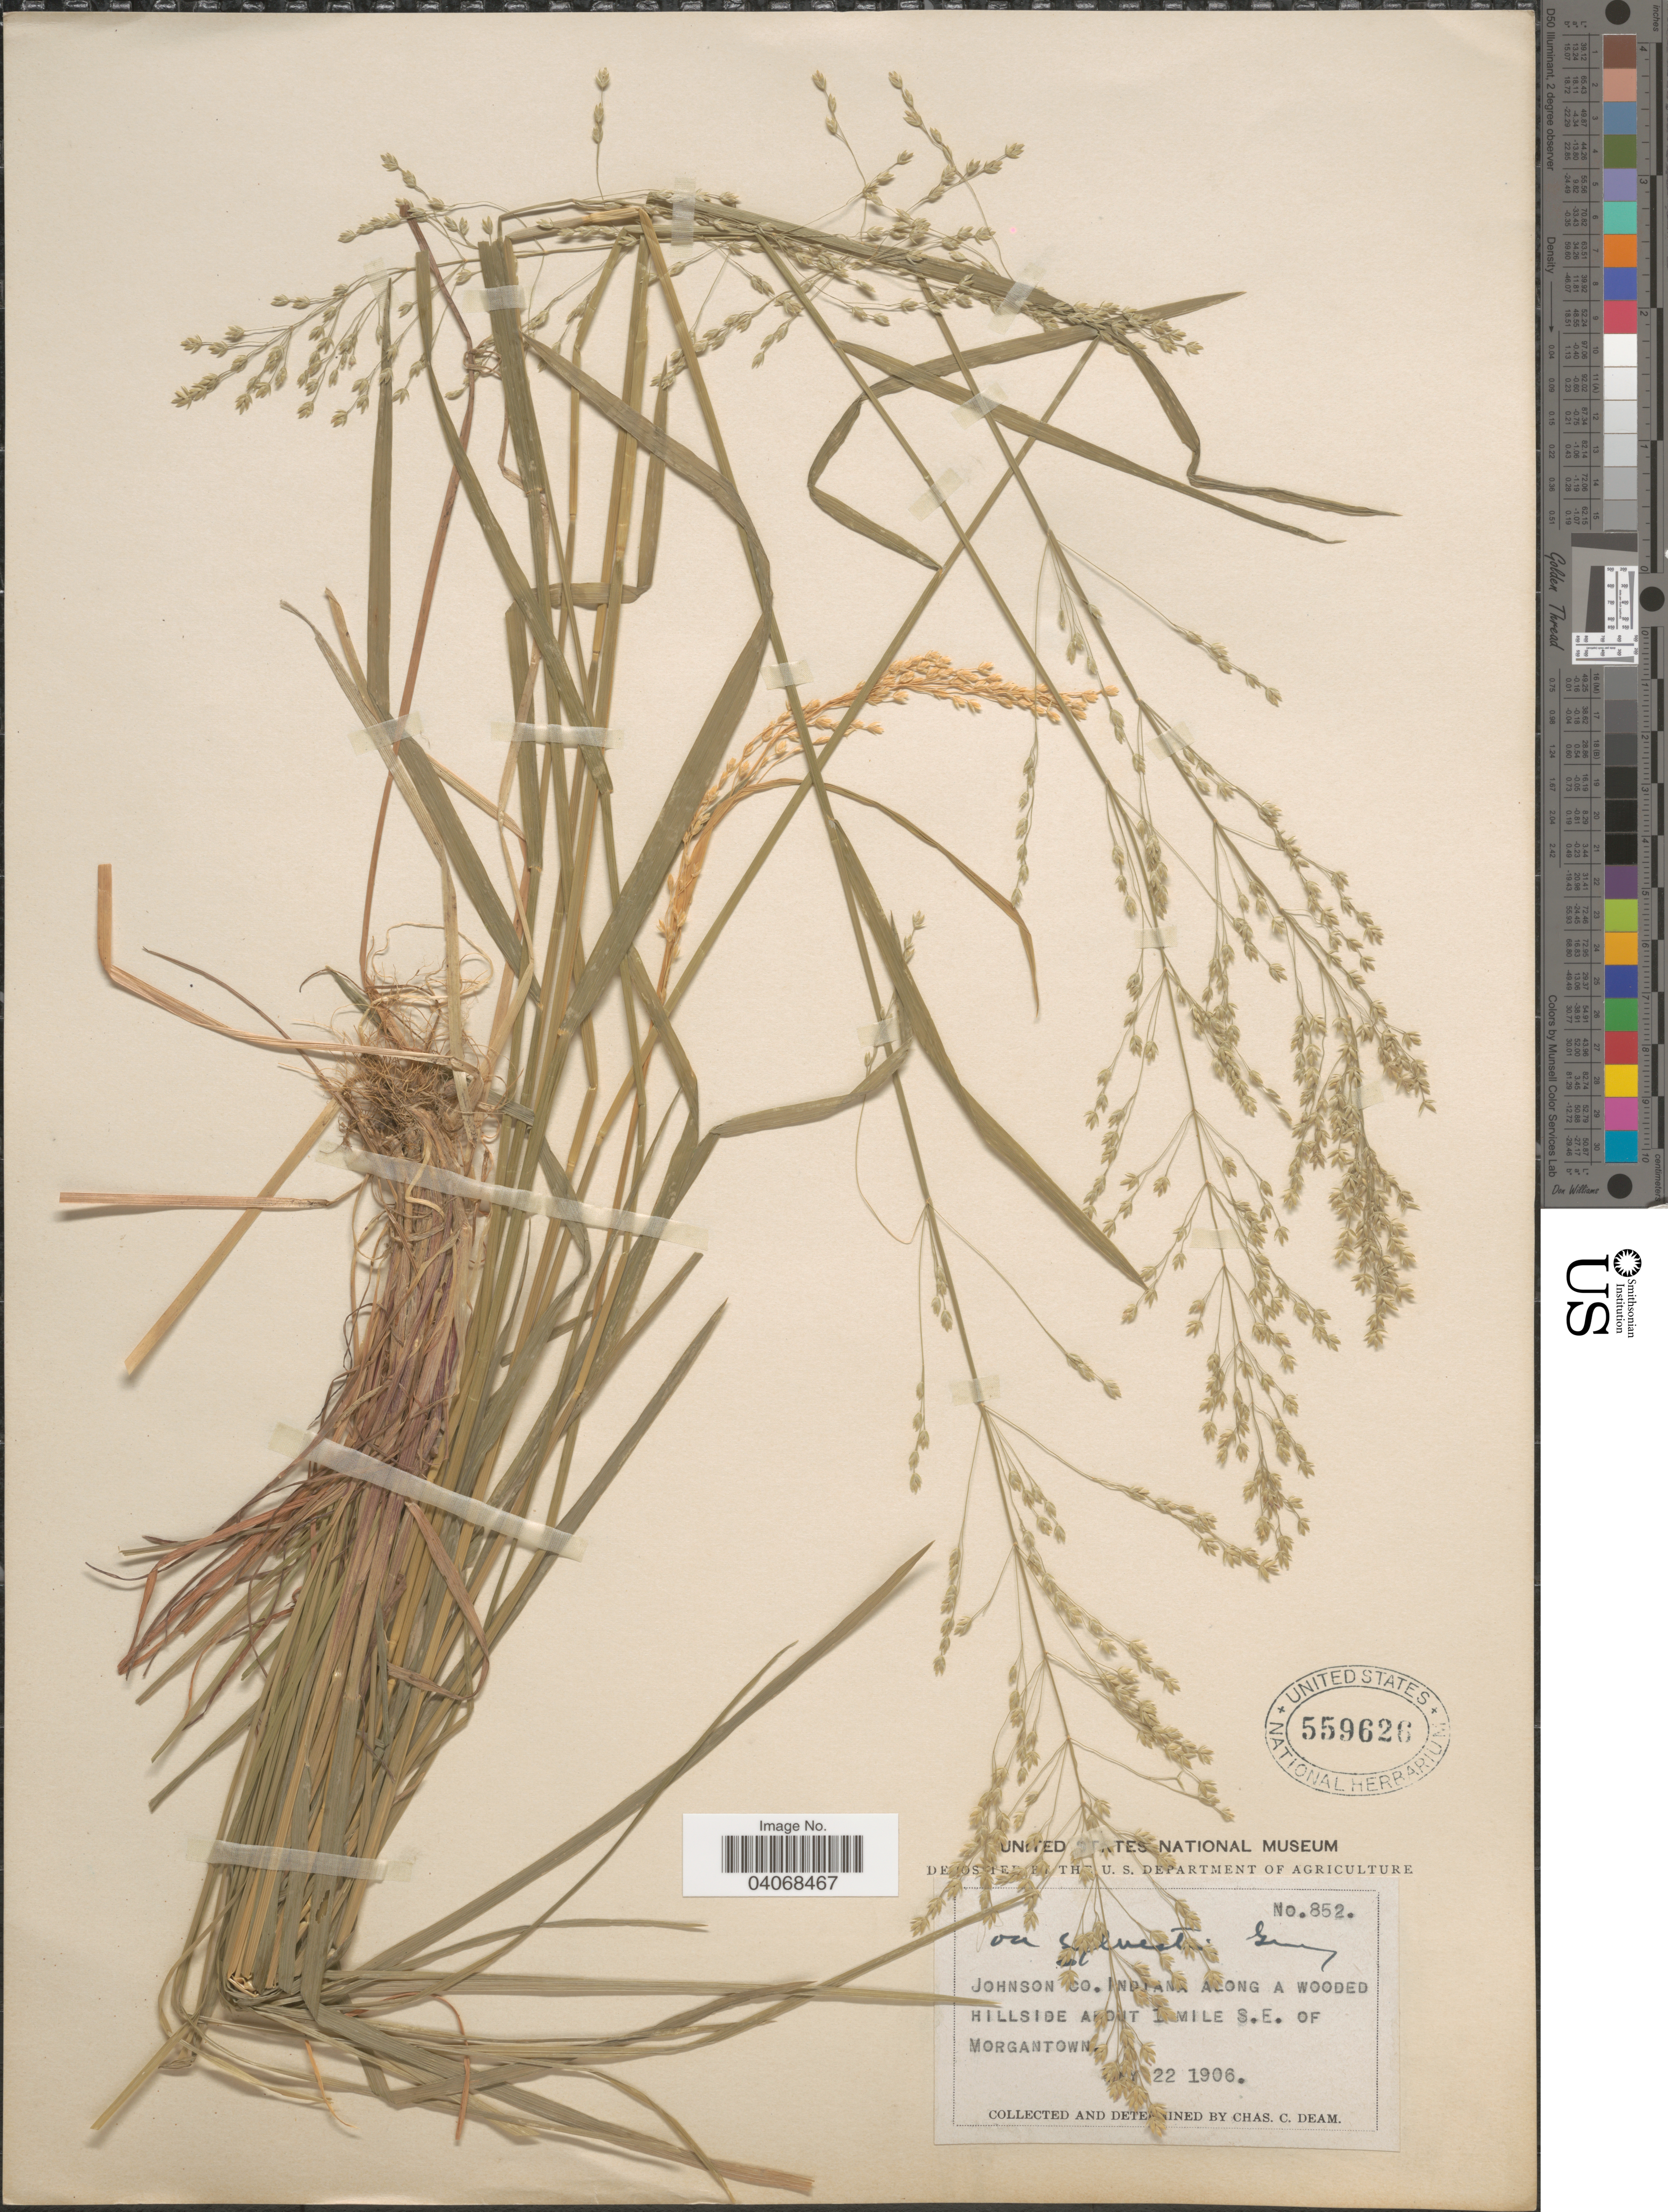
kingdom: Plantae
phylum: Tracheophyta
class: Liliopsida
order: Poales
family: Poaceae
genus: Poa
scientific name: Poa sylvestris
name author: A. Gray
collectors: C. C. Deam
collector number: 852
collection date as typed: ! 22 1906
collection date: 1906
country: United States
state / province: Indiana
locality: Johnson Co. Along a wooded hillside about 1 mile S.E. of Morgantown.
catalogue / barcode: US 559626